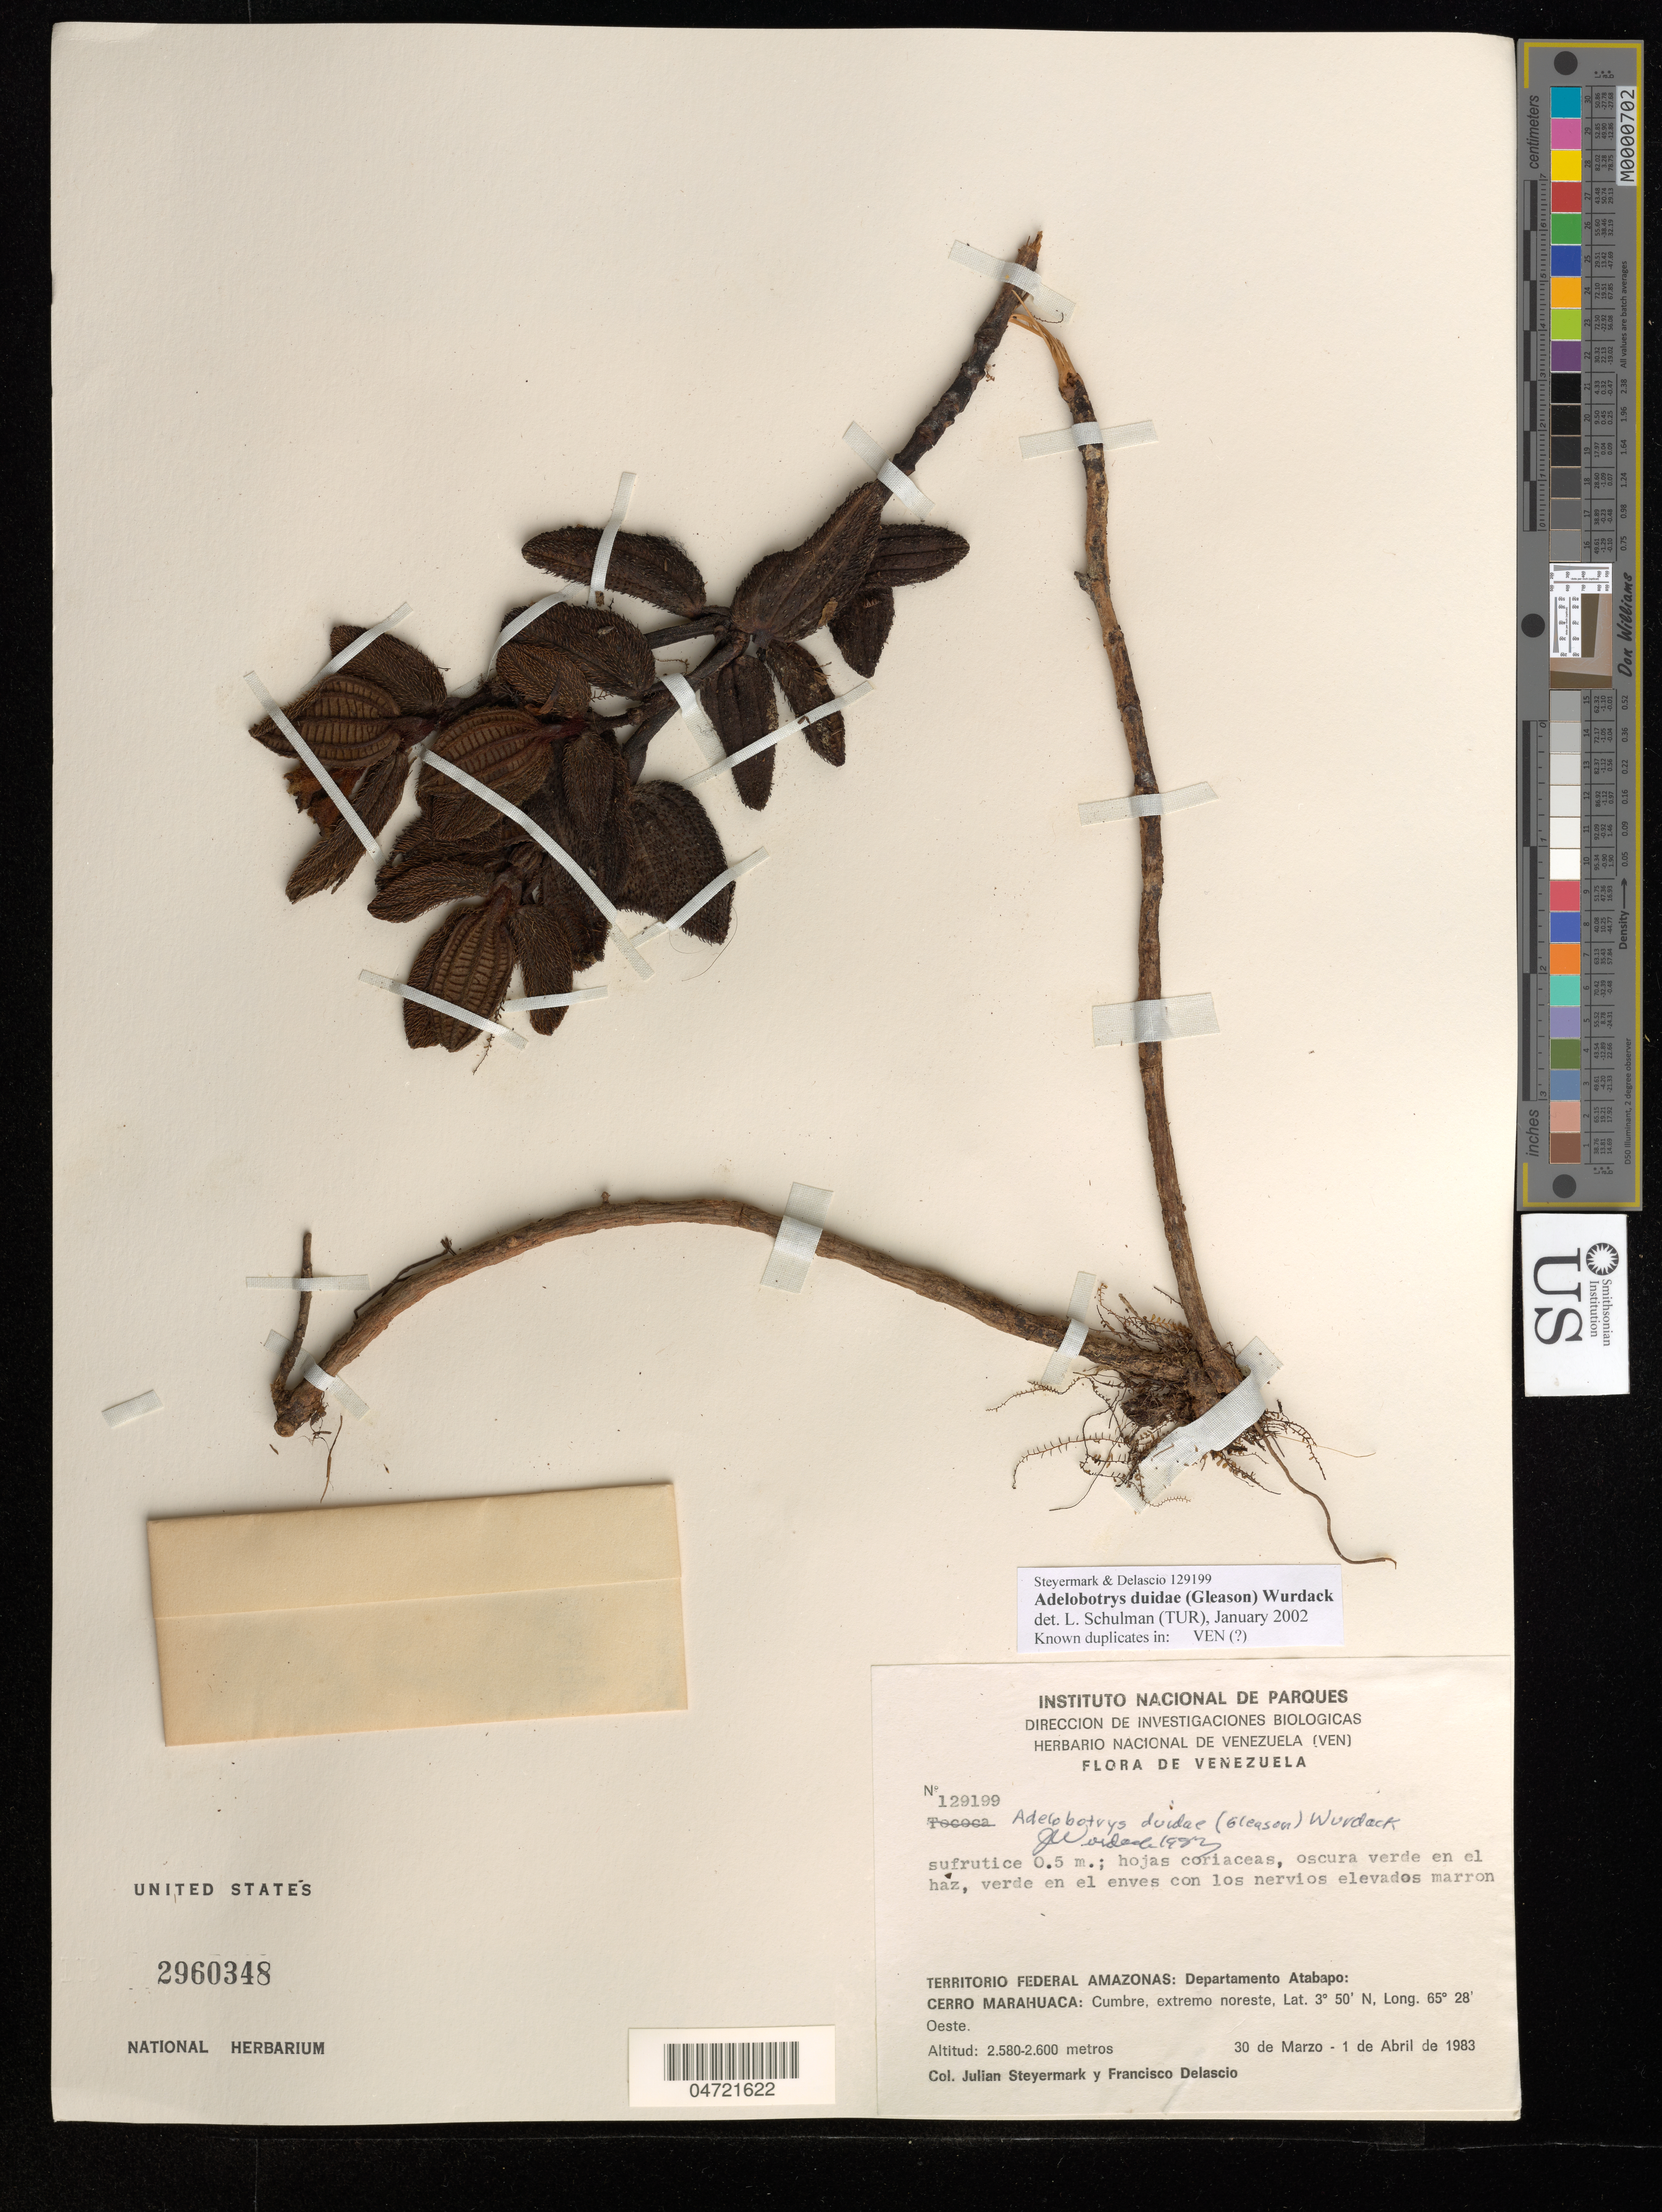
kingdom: Plantae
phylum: Tracheophyta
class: Magnoliopsida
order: Myrtales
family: Melastomataceae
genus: Adelobotrys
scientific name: Adelobotrys duidae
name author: (Gleason) Wurdack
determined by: Schulman, Leif, (TUR), University of Turku (FINLAND)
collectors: J. Steyermark & F. Delascio C.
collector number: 129199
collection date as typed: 30 Mar 1983 to 01 Apr 1983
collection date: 1983-03-30/1983-04-01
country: Venezuela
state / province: Amazonas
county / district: Atabapo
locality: Cumbre, extremo NE, Cerro Marahuaca.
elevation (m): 2580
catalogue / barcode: US 2960348